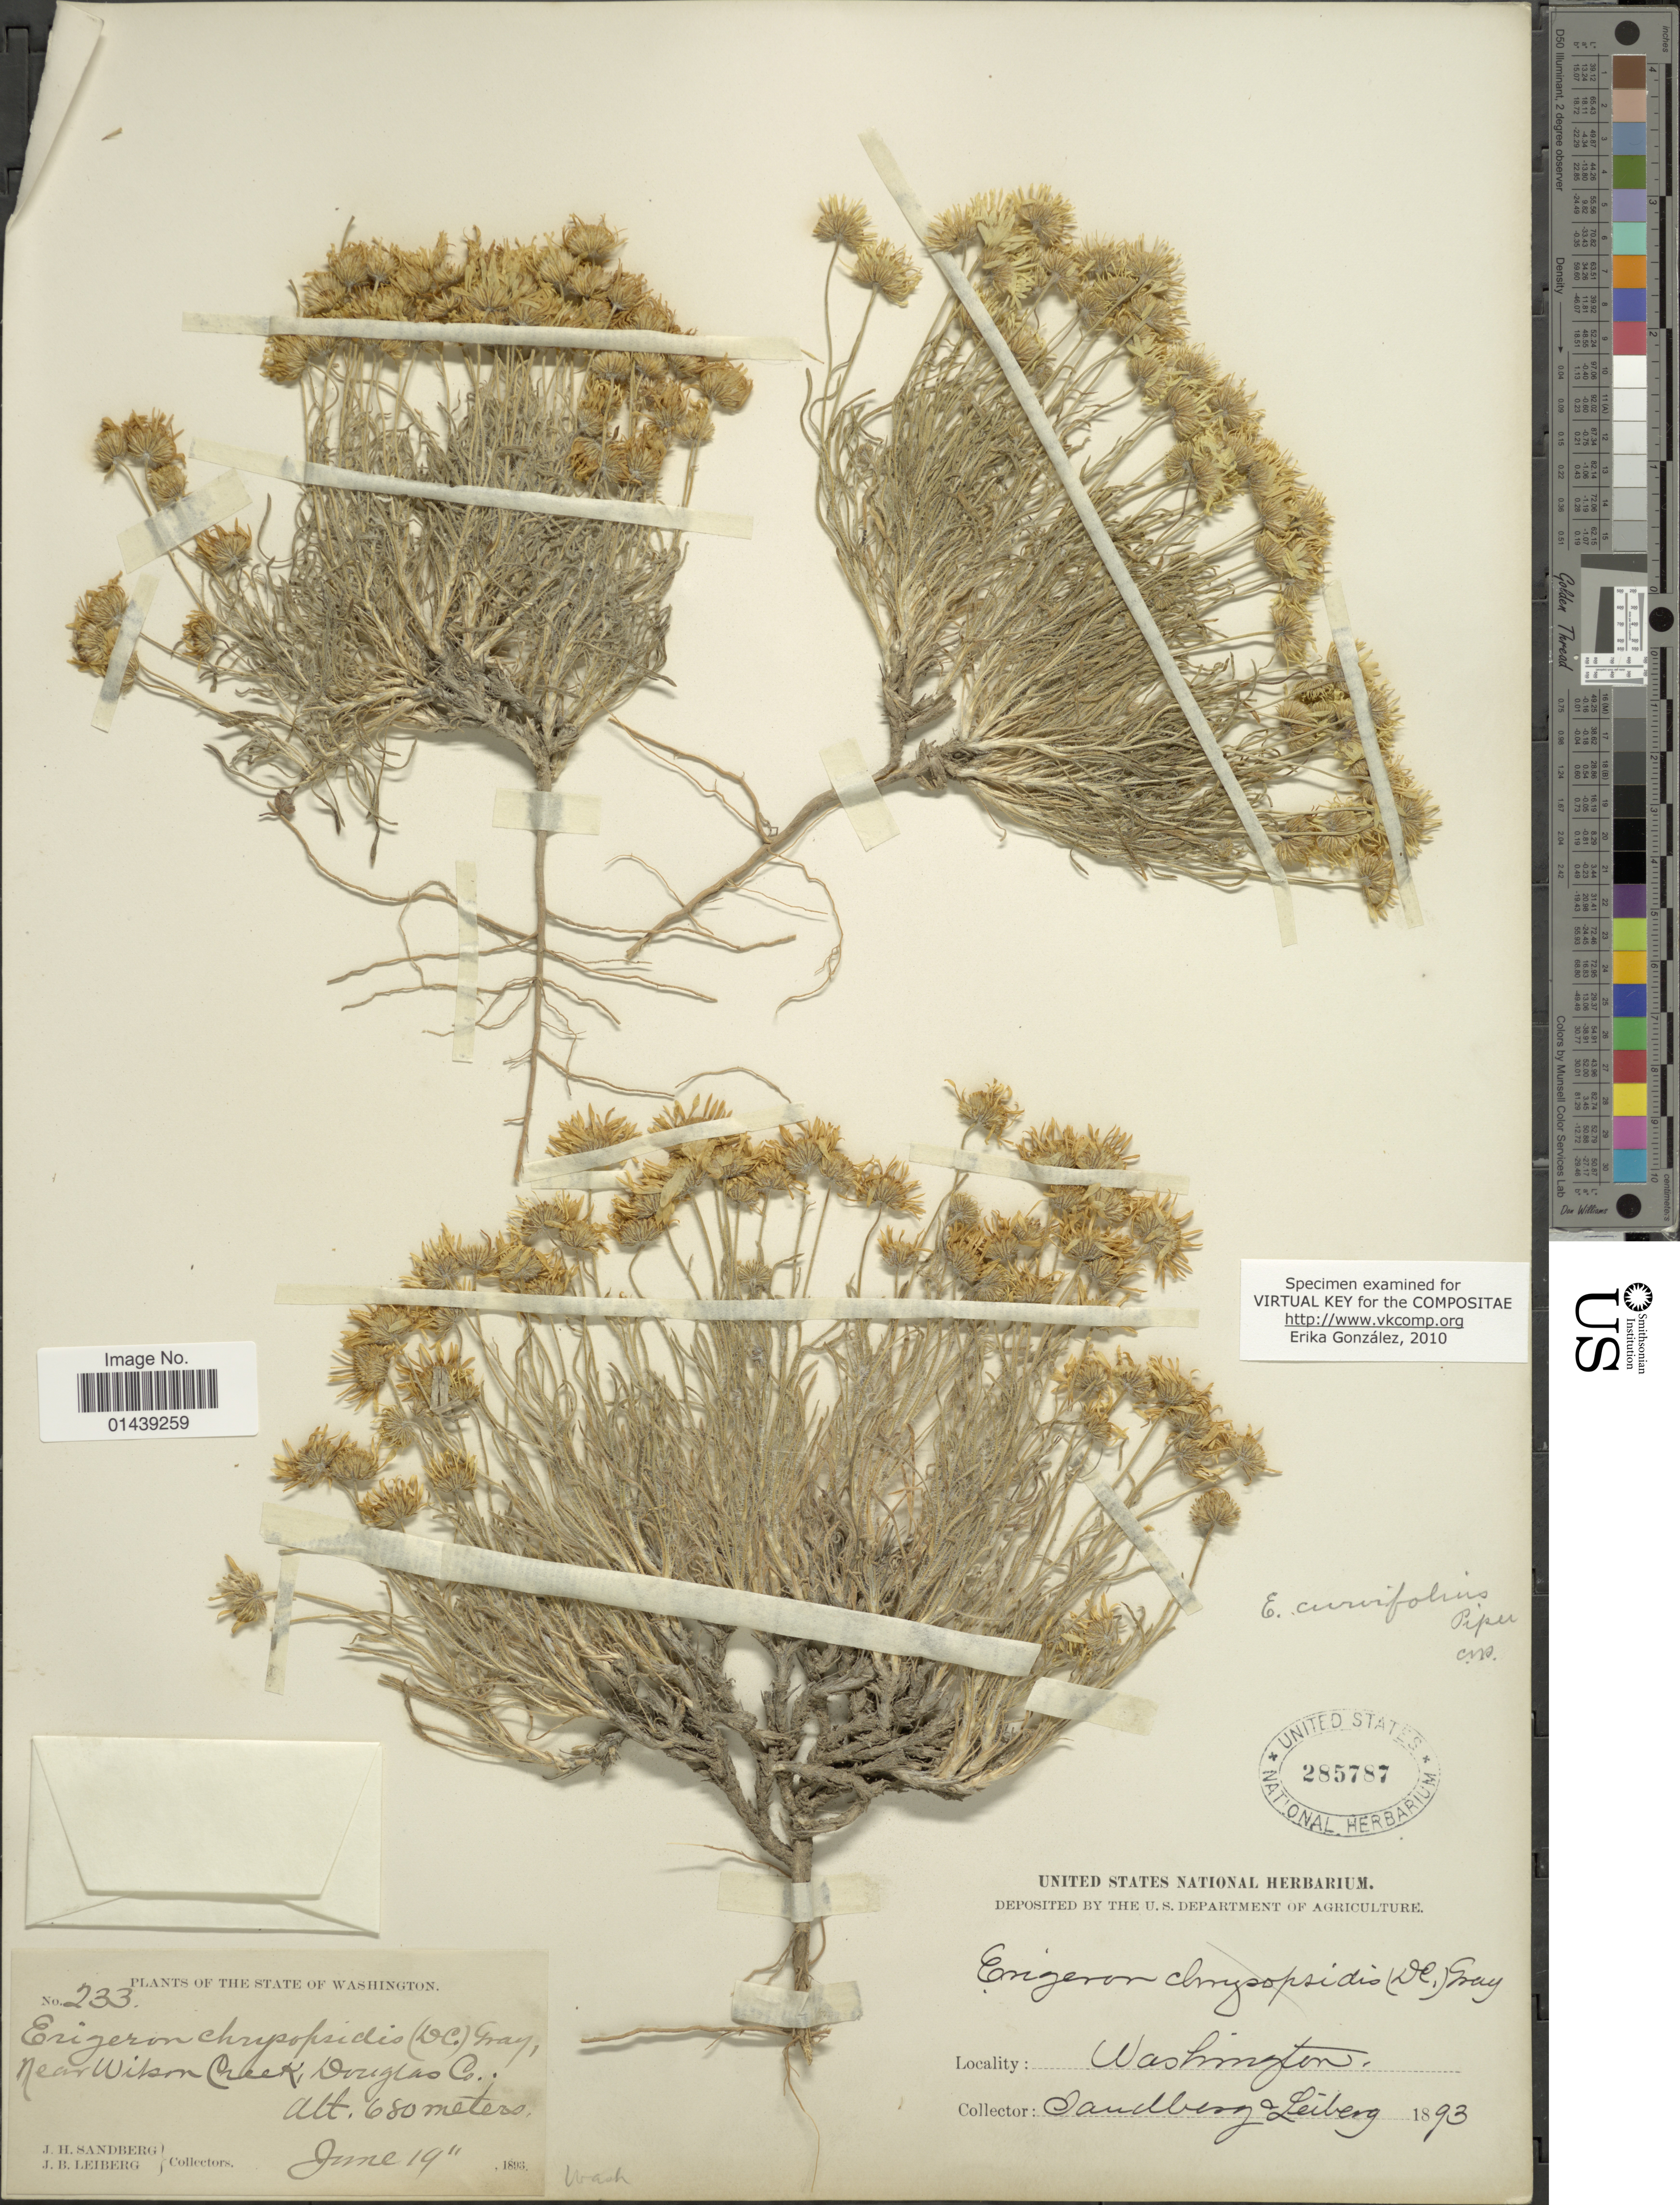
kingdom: Plantae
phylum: Tracheophyta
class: Magnoliopsida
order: Asterales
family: Asteraceae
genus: Erigeron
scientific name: Erigeron piperianus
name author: Cronq.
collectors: J. H. Sandberg & J. B. Leiberg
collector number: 233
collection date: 1893-06-19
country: United States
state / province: Washington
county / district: Douglas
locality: Near Wilson Creek, Douglas Co.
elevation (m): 680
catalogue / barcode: US 285787